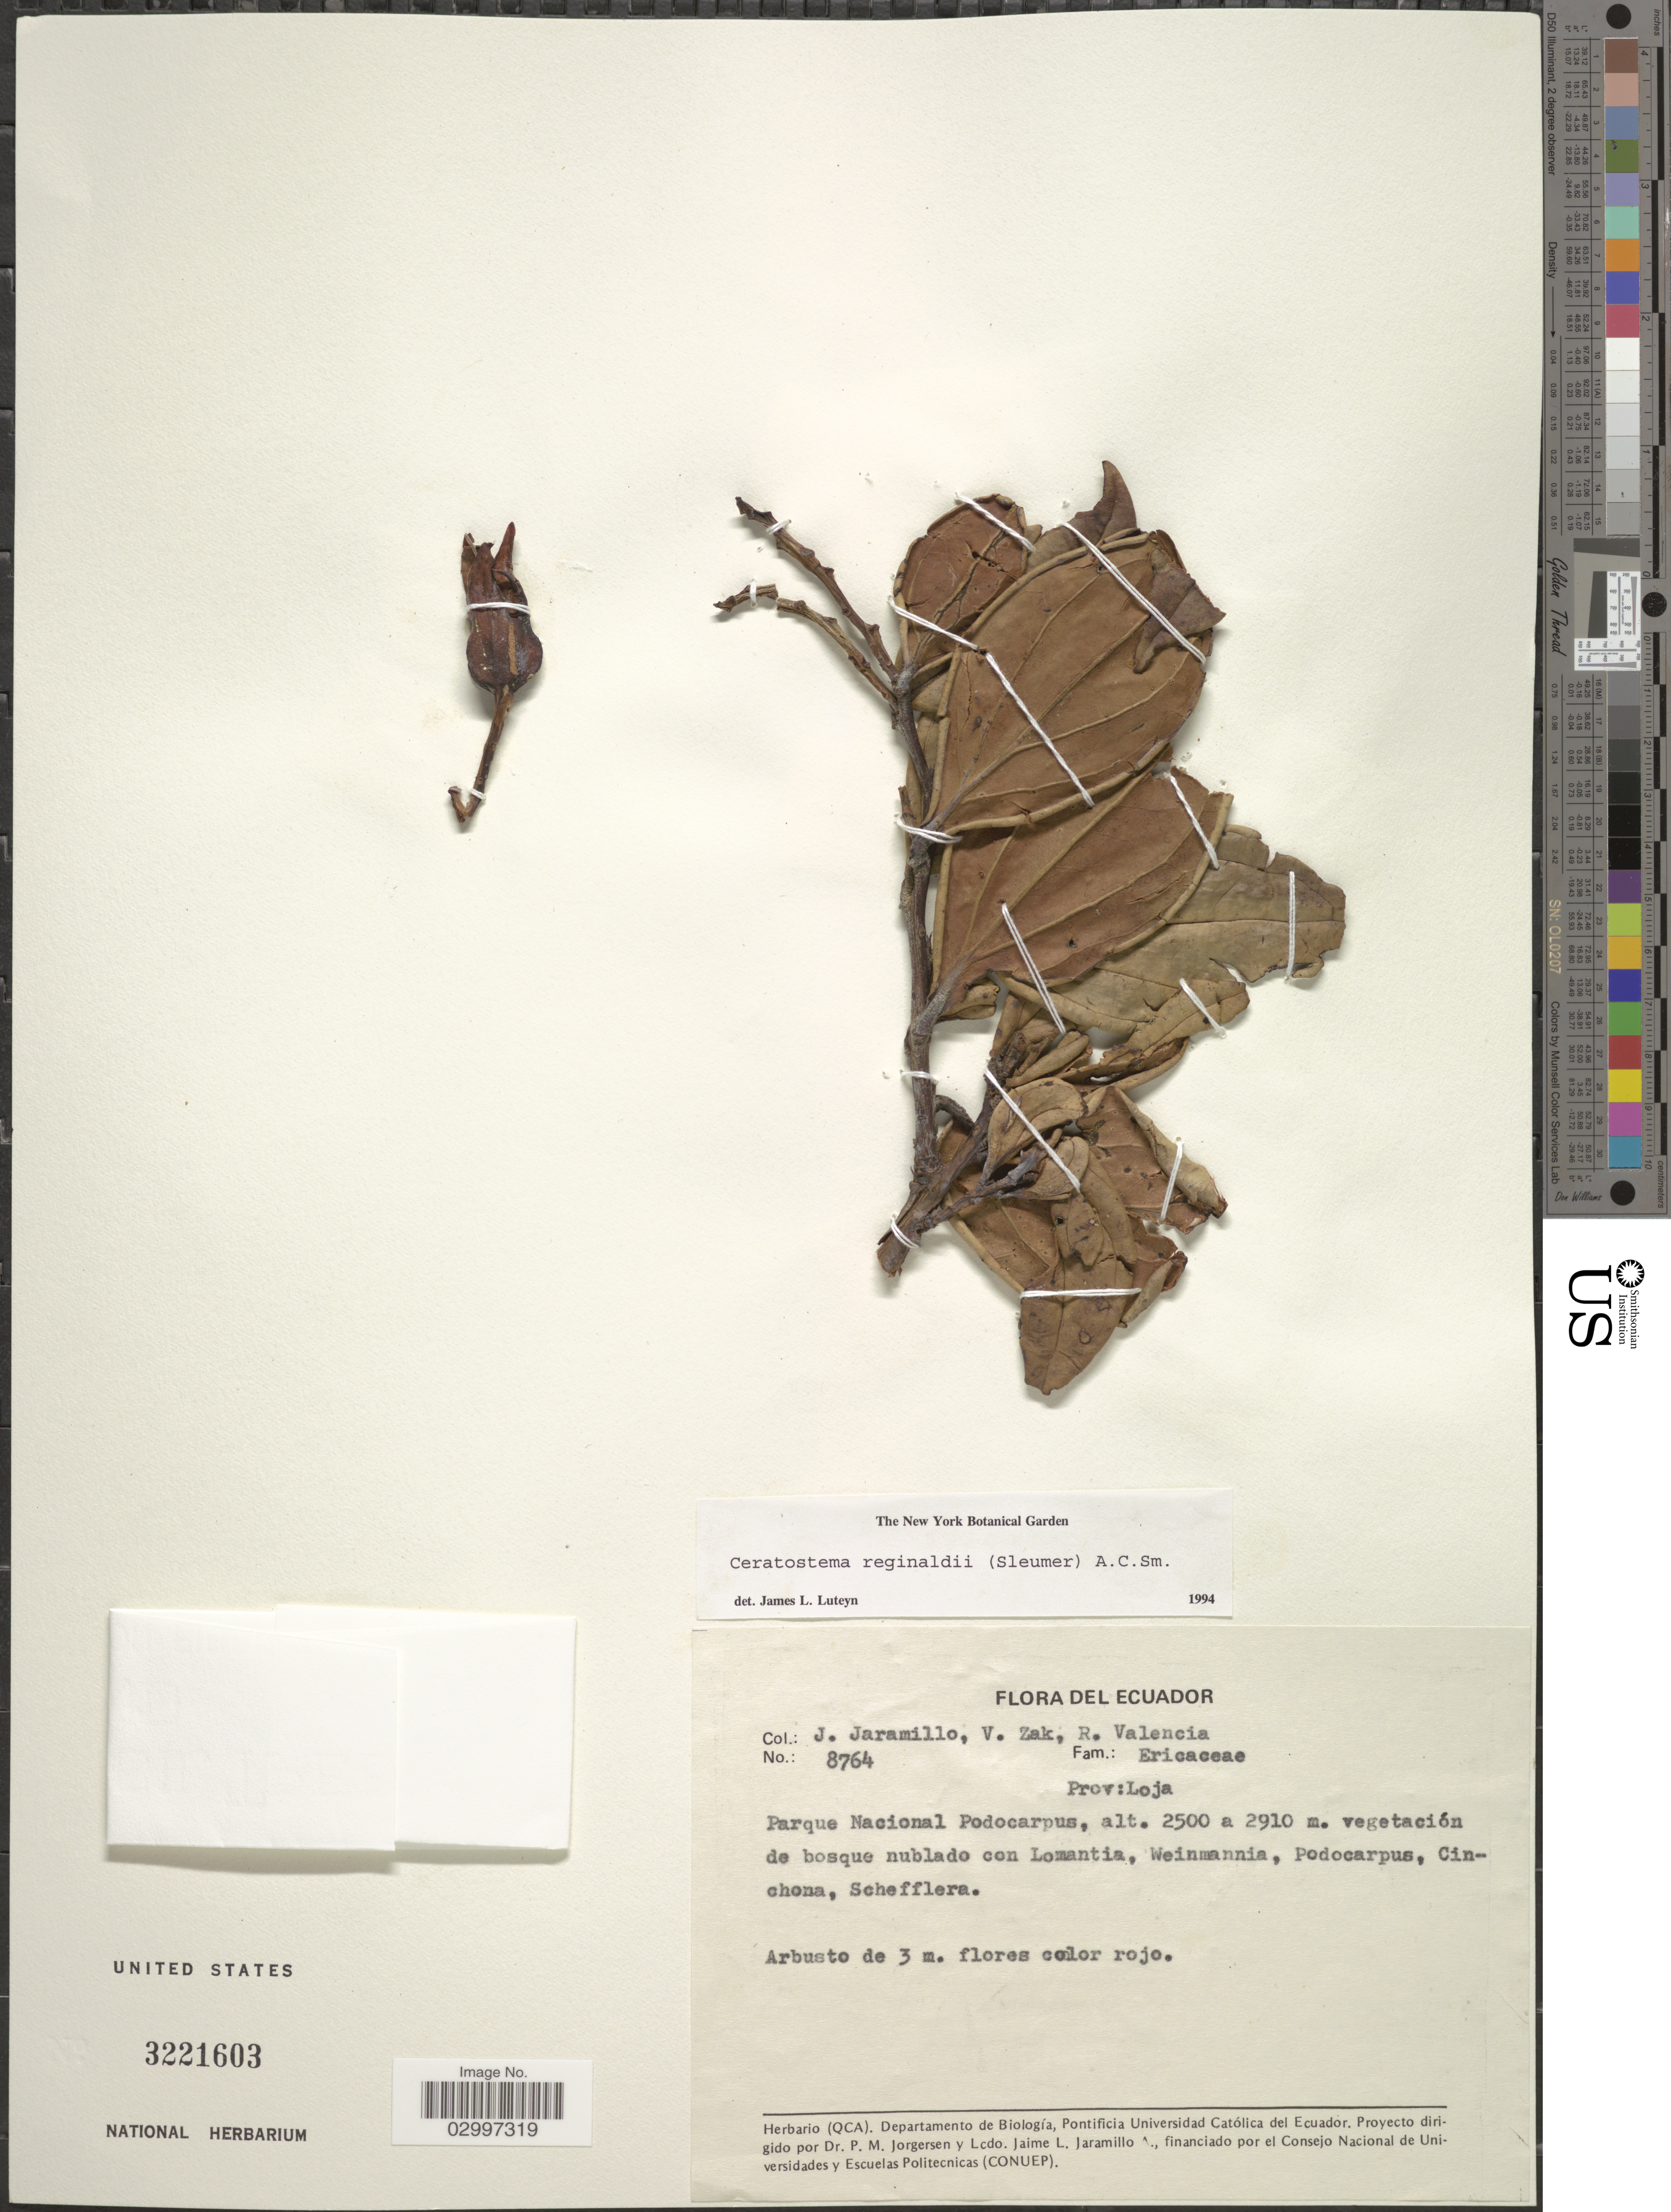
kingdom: Plantae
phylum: Tracheophyta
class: Magnoliopsida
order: Ericales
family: Ericaceae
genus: Ceratostema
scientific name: Ceratostema reginaldii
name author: (Sleumer) A.C. Sm.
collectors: J. Jaramillo, V. Zak & R. Valencia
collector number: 8764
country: Ecuador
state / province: Loja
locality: Parque Nacional Podocarpus.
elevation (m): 2500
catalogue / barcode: US 3221603